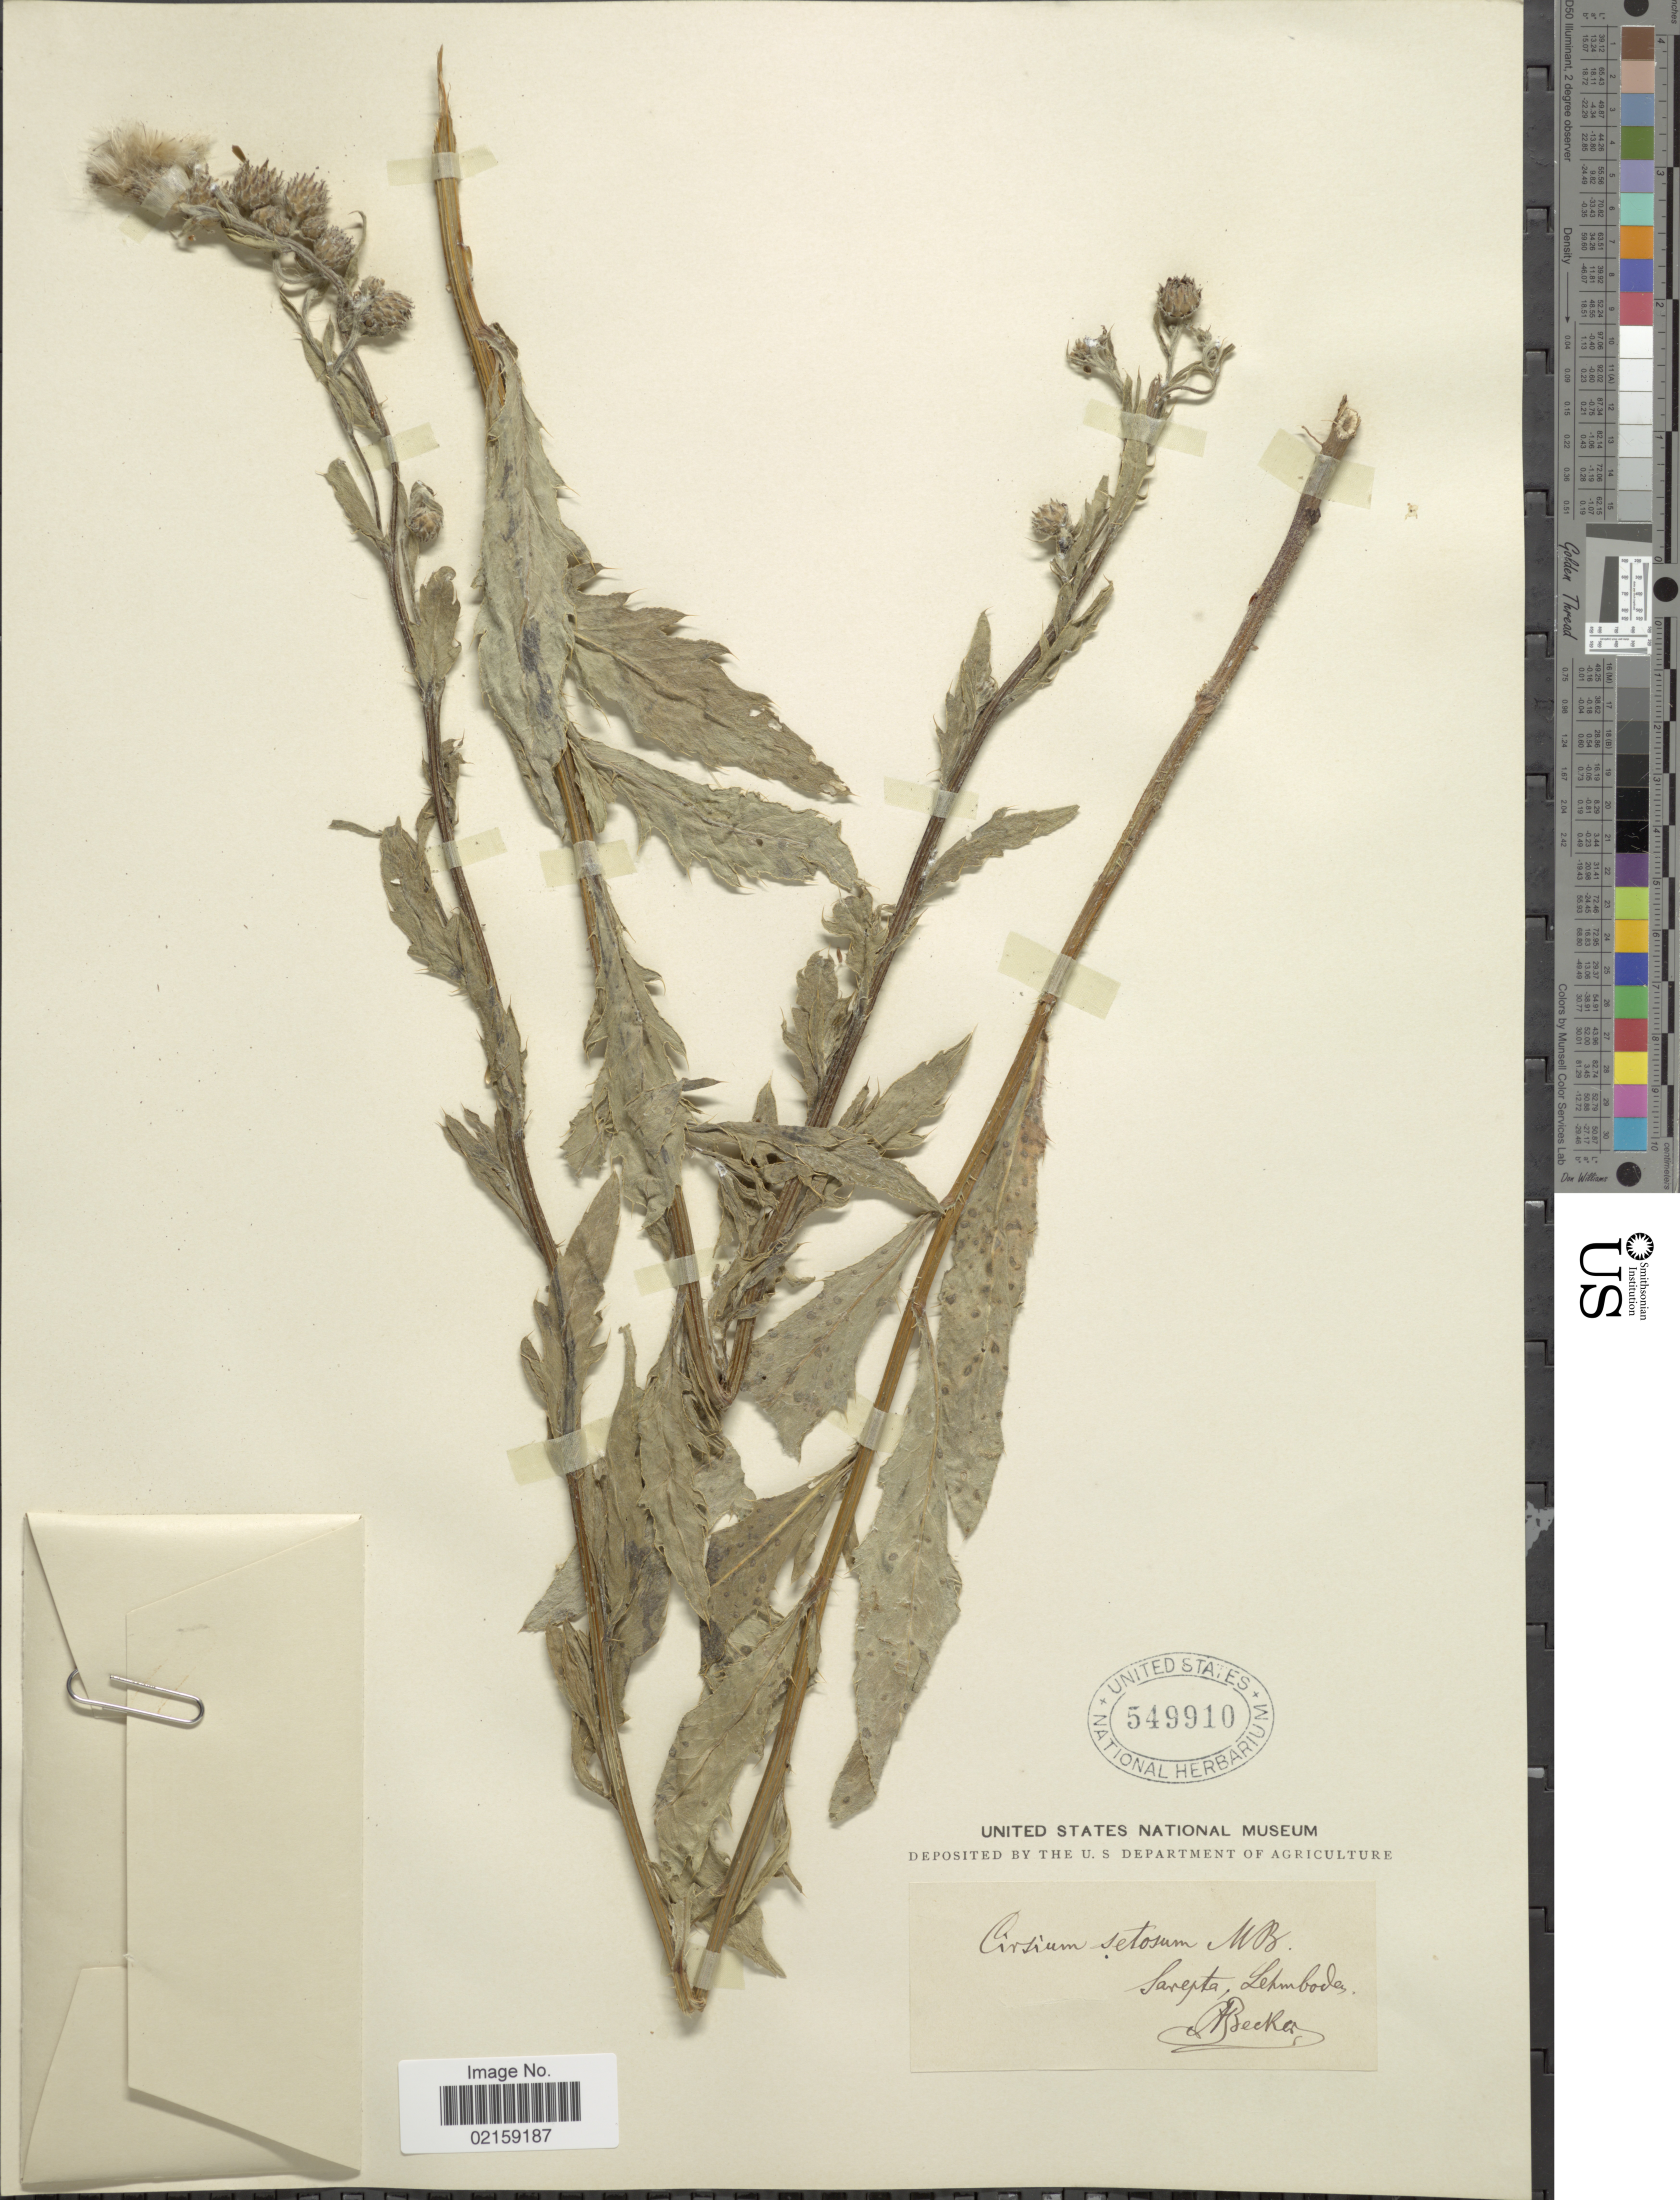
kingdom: Plantae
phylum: Tracheophyta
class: Magnoliopsida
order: Asterales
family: Asteraceae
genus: Cirsium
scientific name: Cirsium arvense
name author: (L.) Scop.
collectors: A. Becker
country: Russian Federation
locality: Sarepta, Lehmboden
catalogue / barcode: US 549910